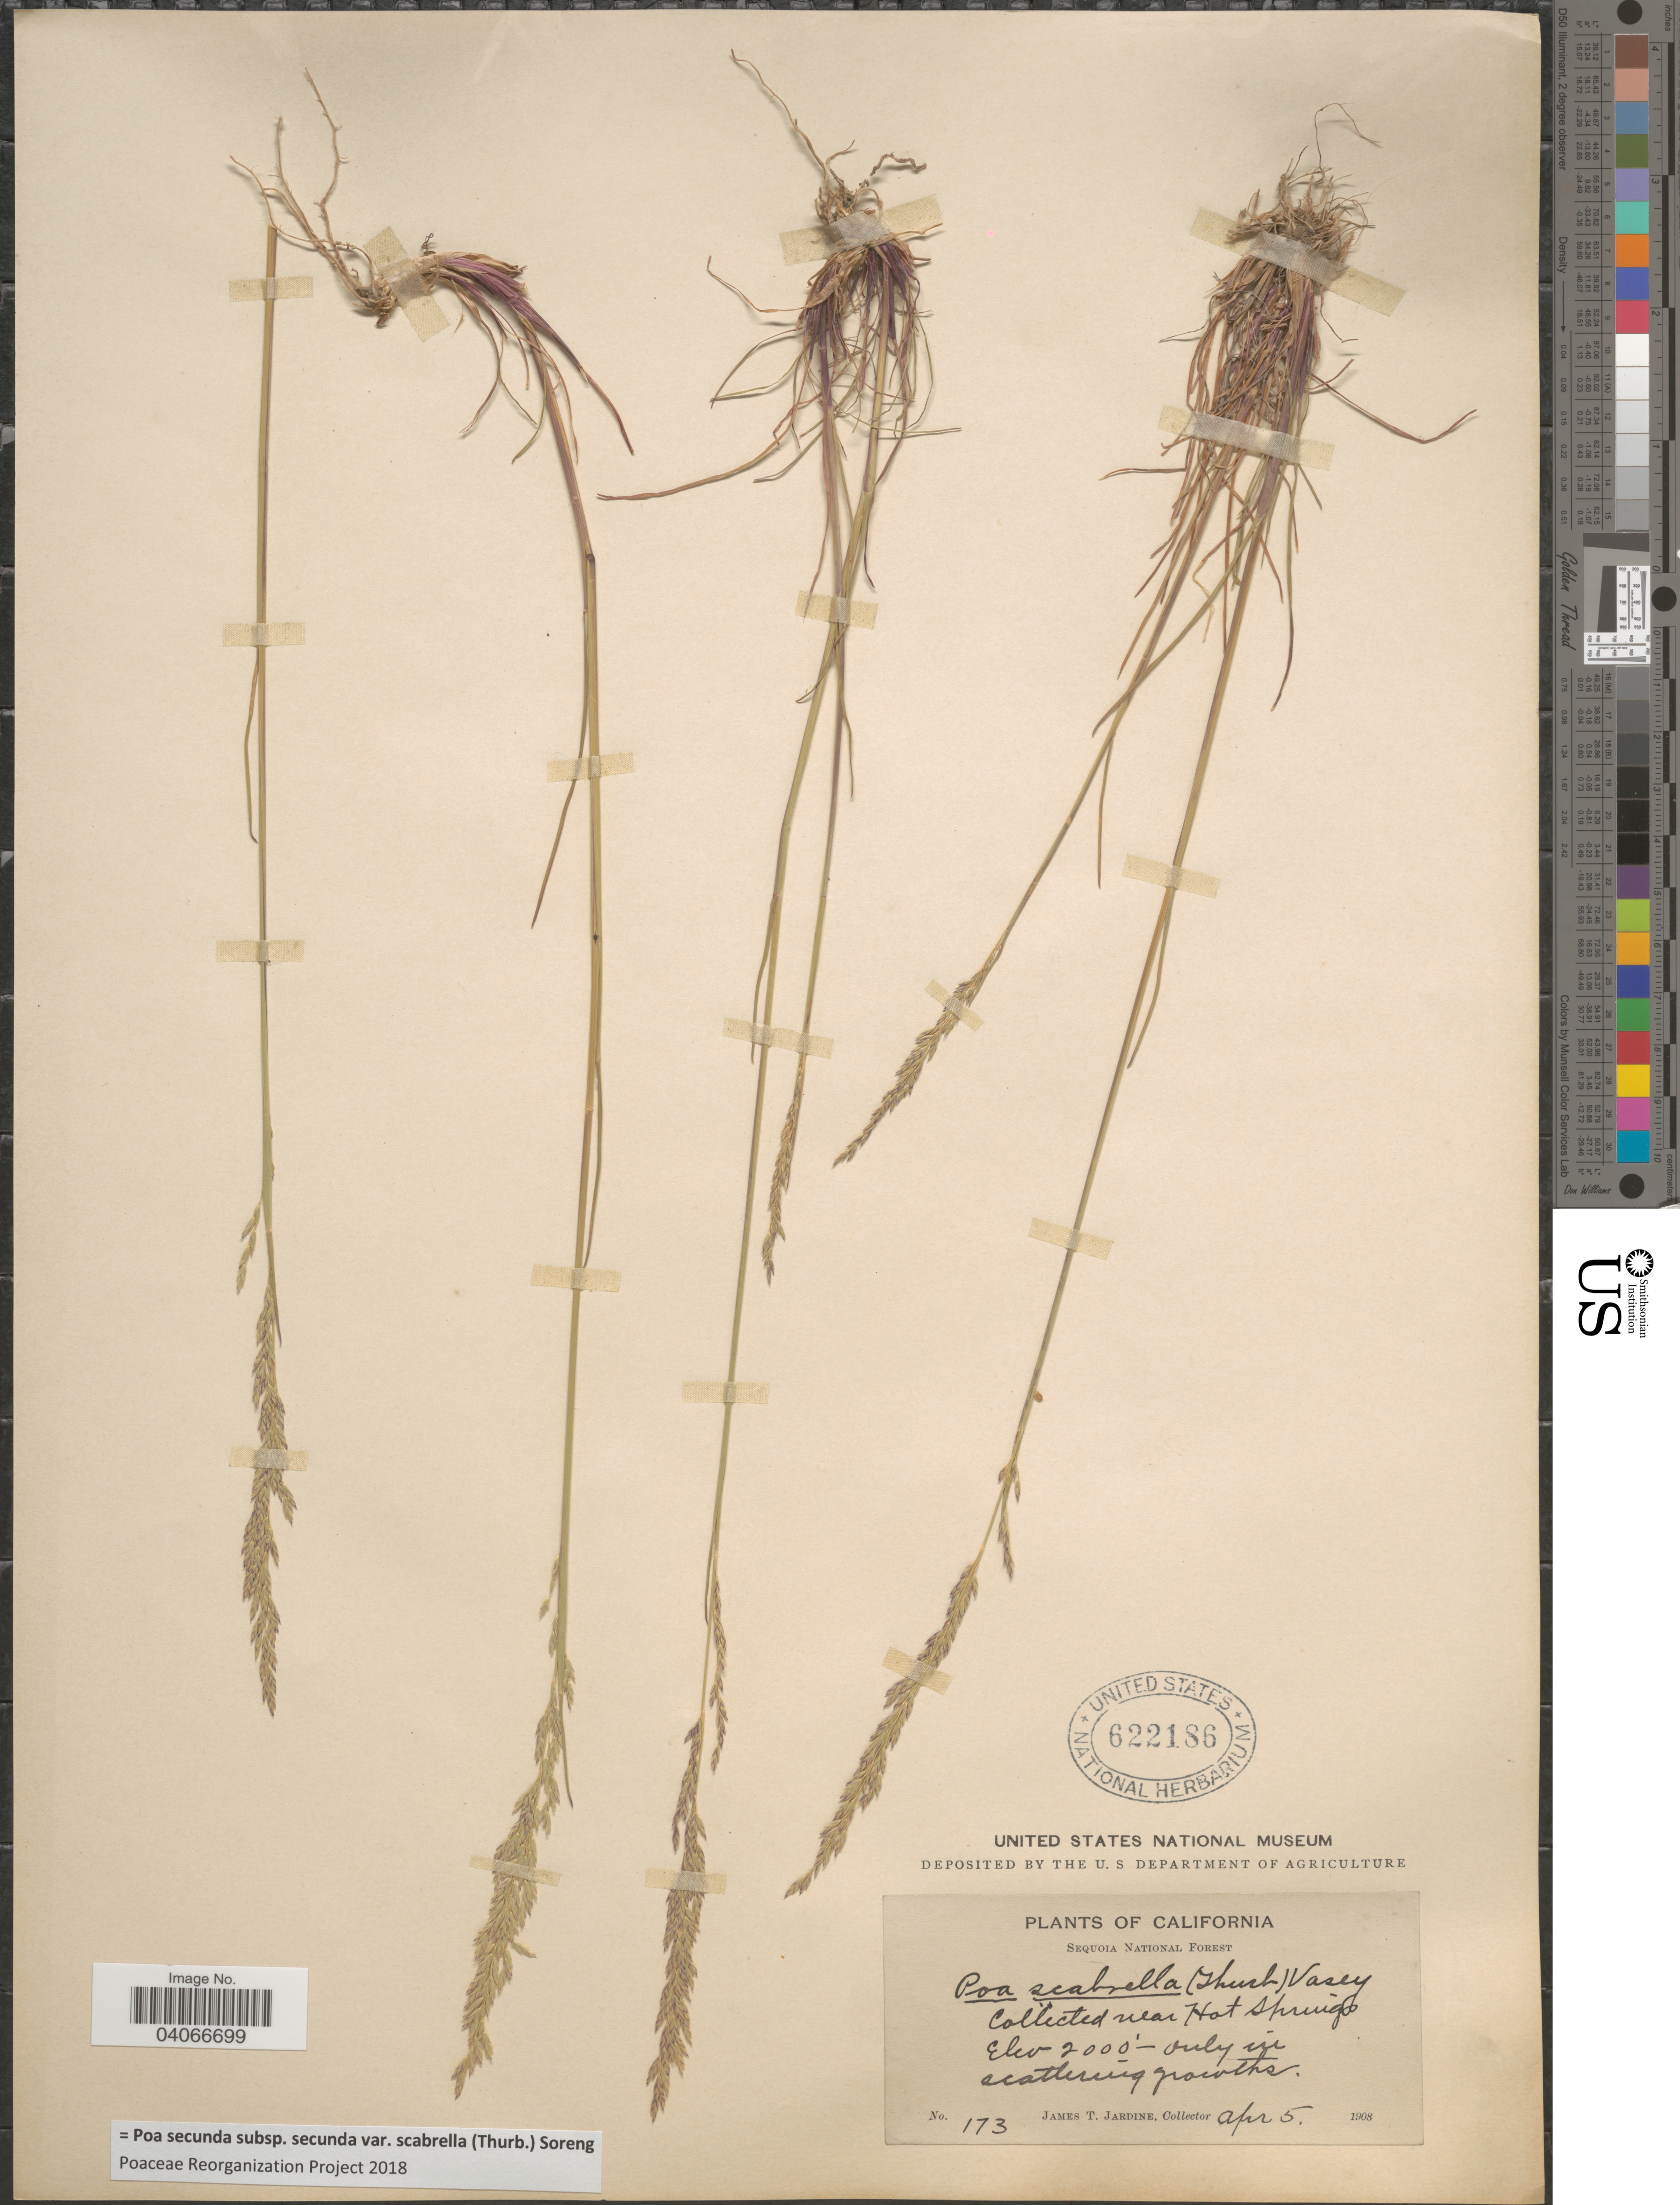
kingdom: Plantae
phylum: Tracheophyta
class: Liliopsida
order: Poales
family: Poaceae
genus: Poa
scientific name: Poa secunda subsp. secunda var. scabrella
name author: (Thurb.) Soreng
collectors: J. T. Jardine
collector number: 173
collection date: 1908-04-05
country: United States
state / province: California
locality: Sequoia National Forest. Near Hot Springs.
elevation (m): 610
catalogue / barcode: US 622186